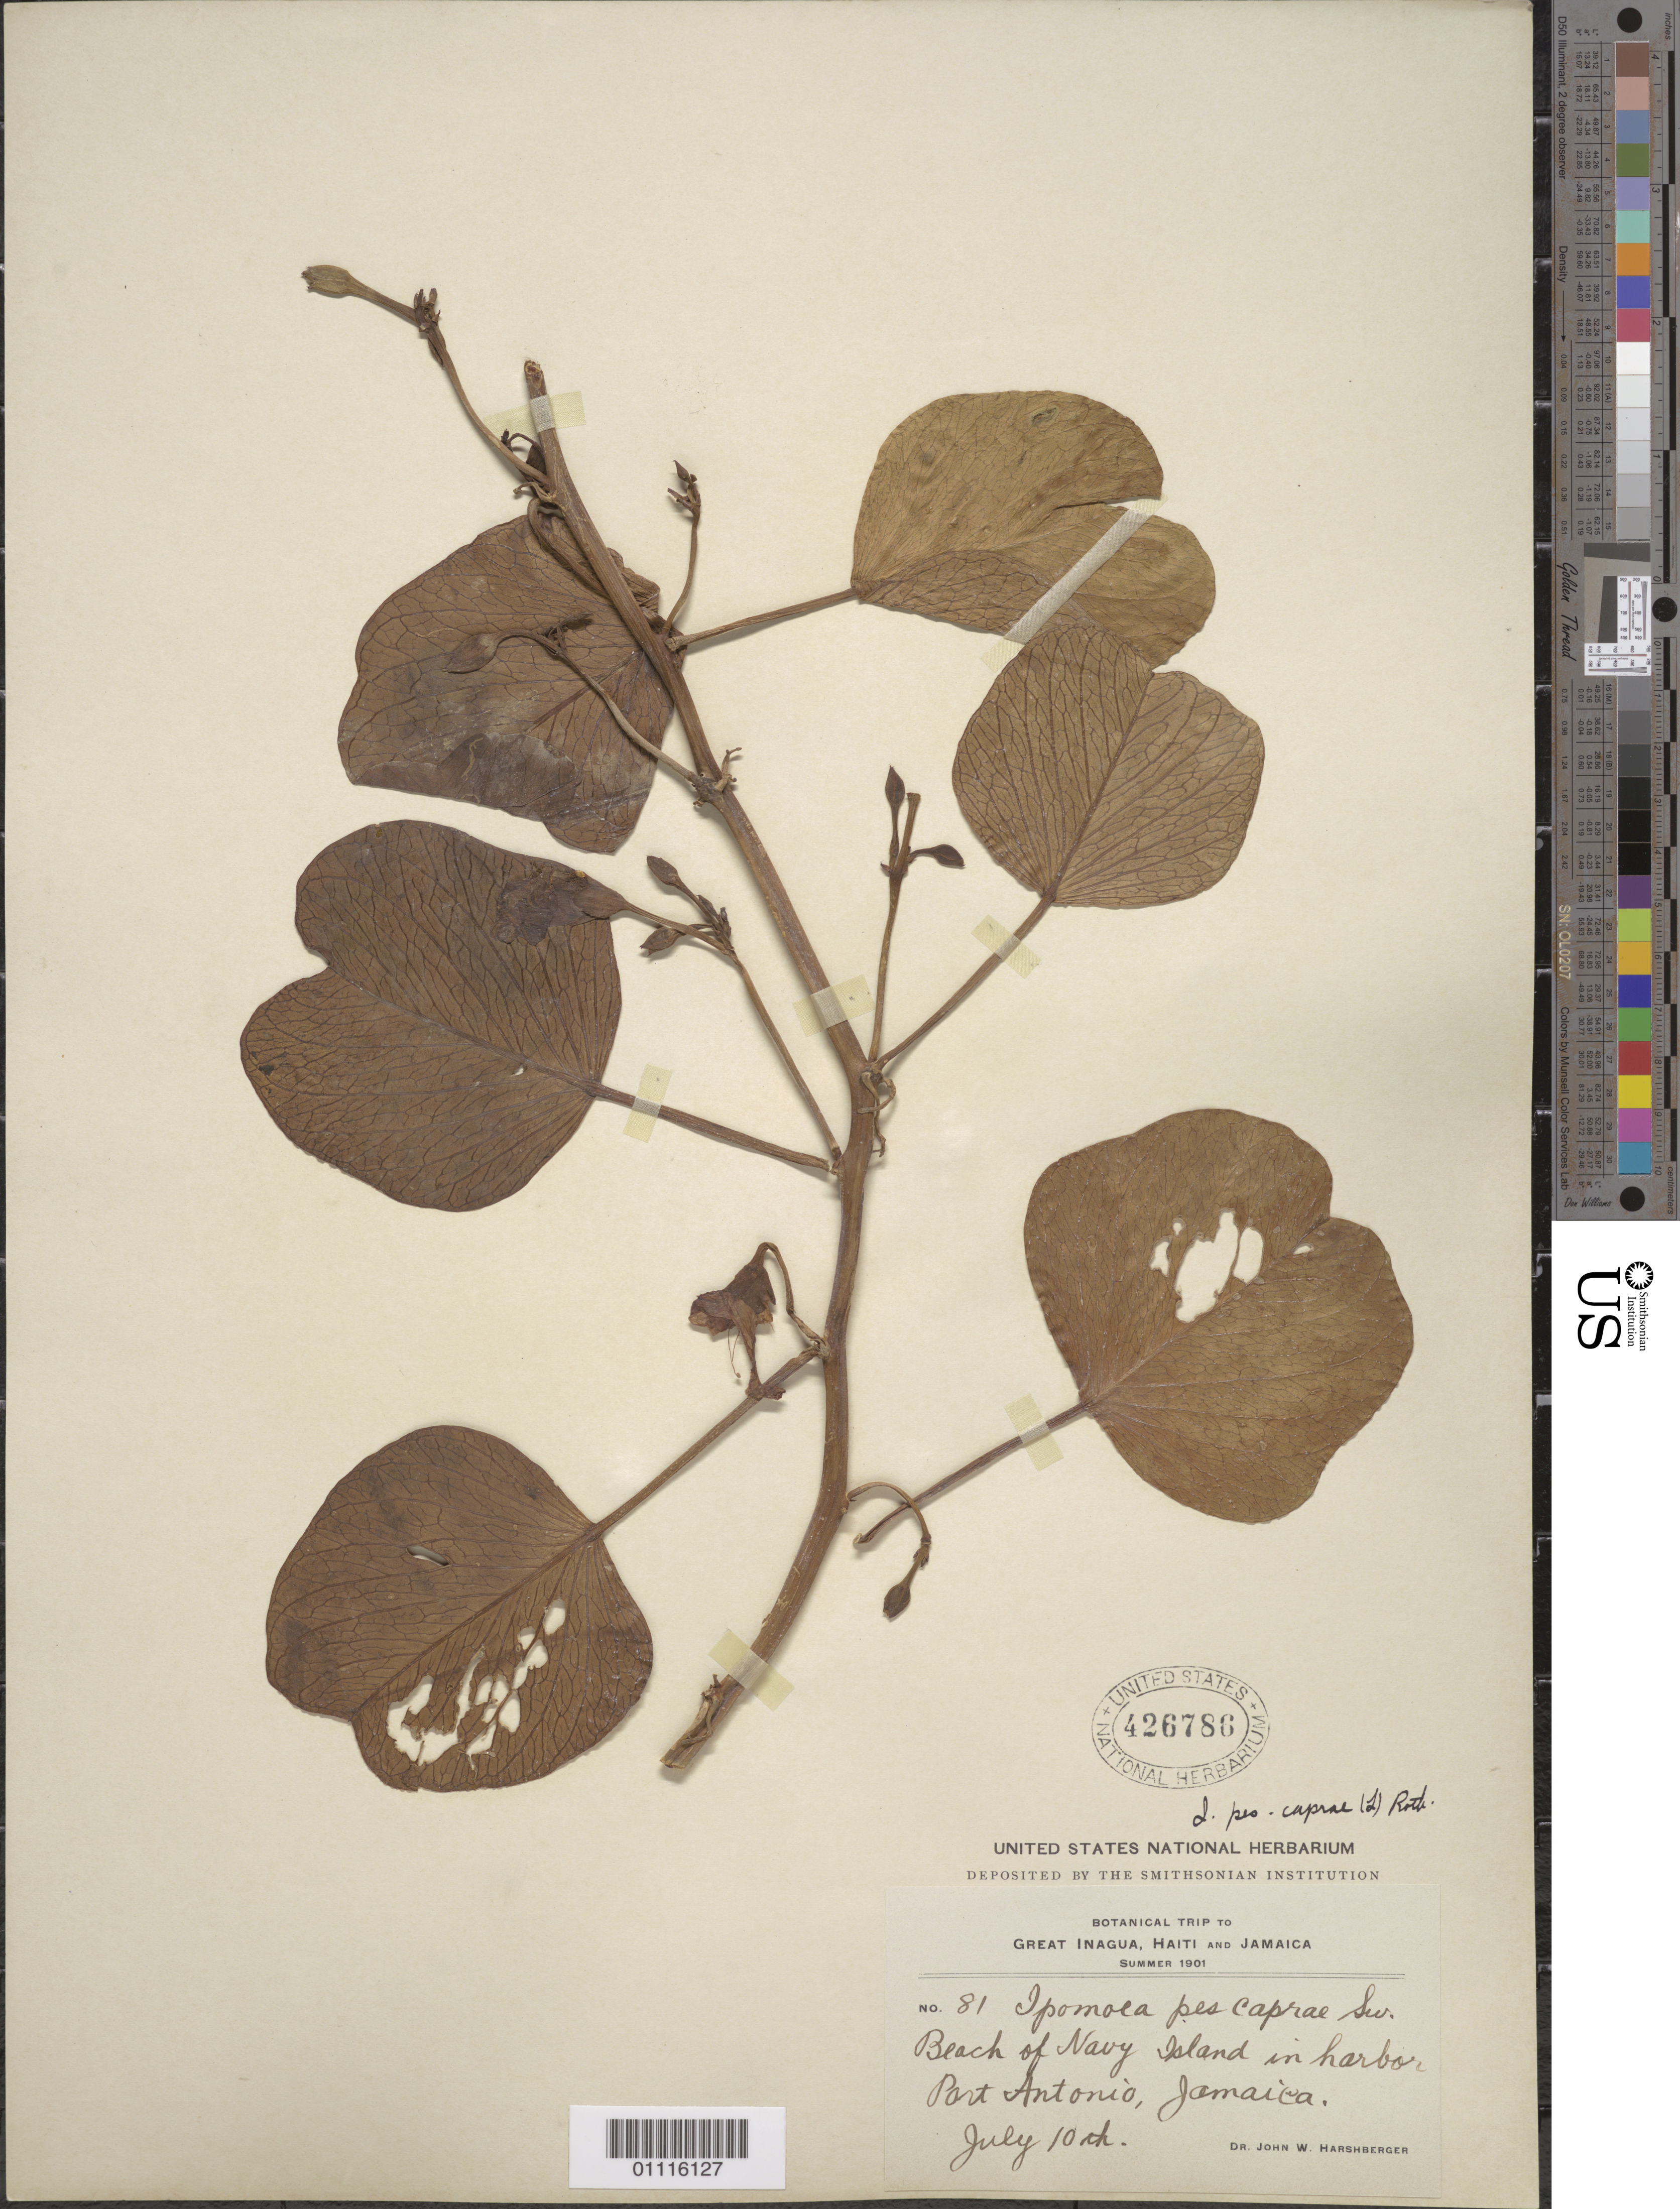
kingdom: Plantae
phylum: Tracheophyta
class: Magnoliopsida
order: Solanales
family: Convolvulaceae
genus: Ipomoea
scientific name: Ipomoea pes-caprae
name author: (L.) R. Br.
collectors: J. W. Harshberger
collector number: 81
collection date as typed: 10 Jul 1901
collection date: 1901-07-10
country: Jamaica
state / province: Portland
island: Jamaica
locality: Beach of Navy Island in harbor, Port Antonio.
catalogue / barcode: US 426786